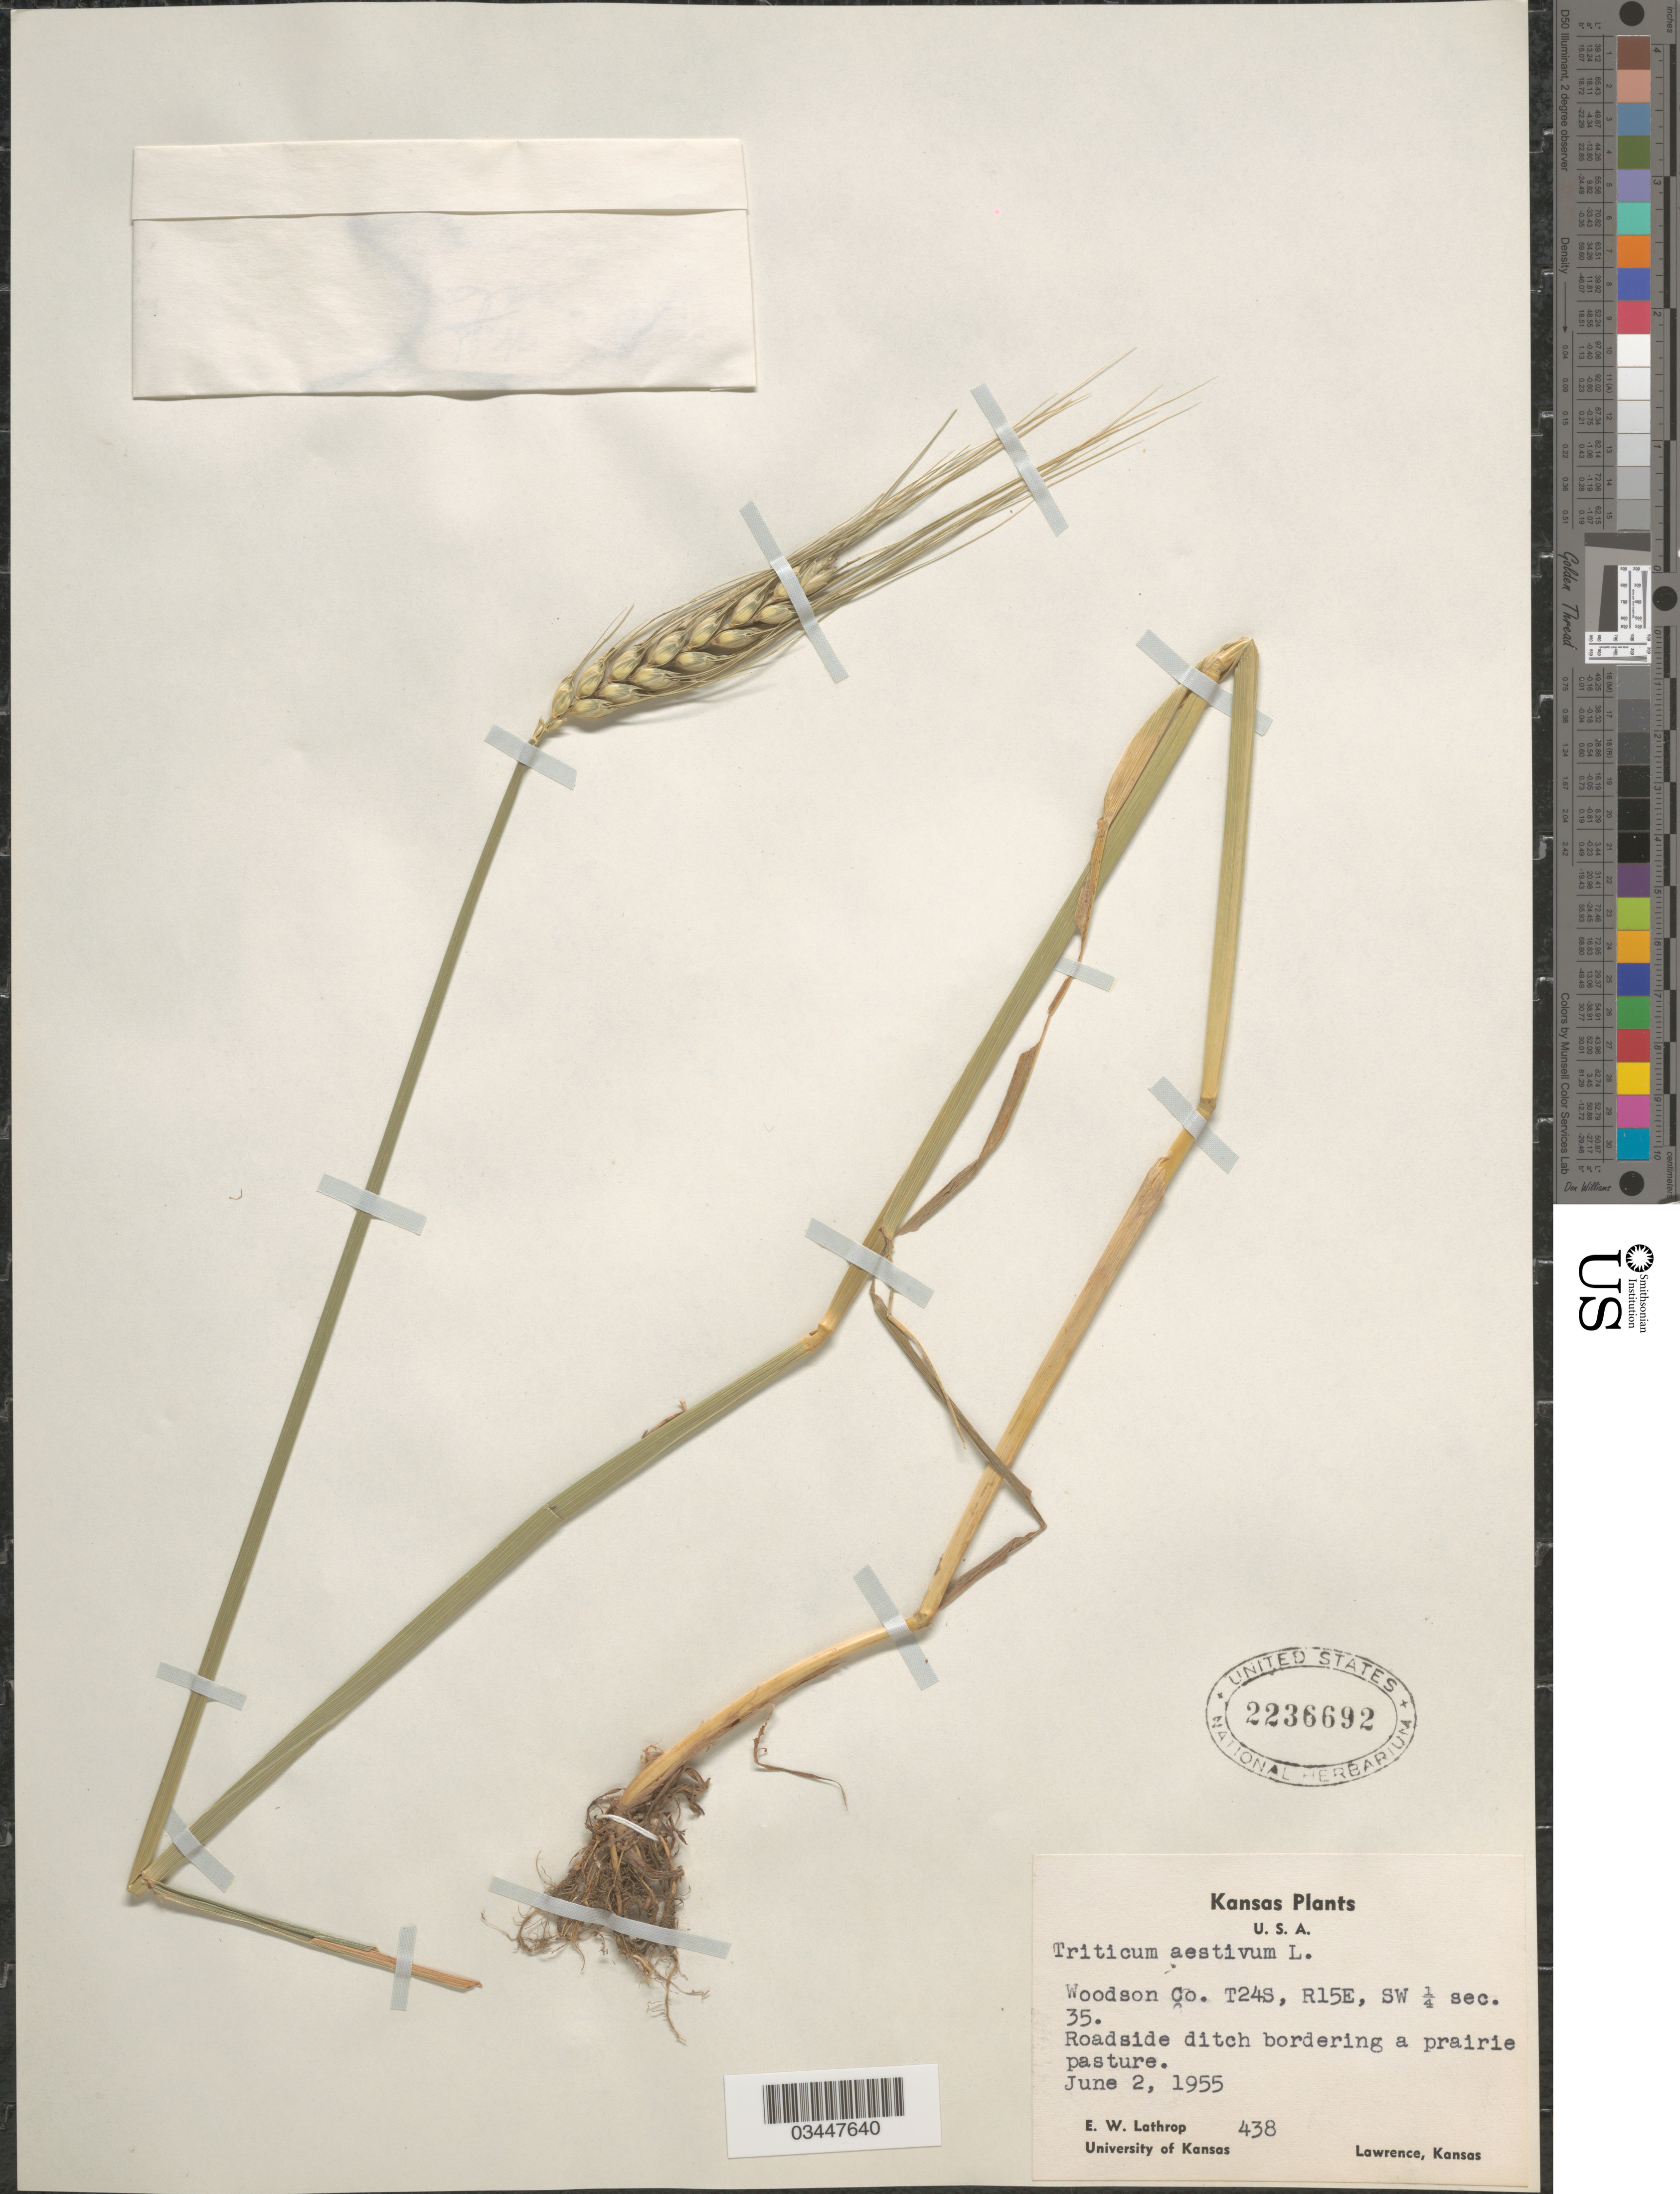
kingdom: Plantae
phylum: Tracheophyta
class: Liliopsida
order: Poales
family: Poaceae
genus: Triticum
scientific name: Triticum aestivum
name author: L.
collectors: E. W. Lathrop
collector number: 438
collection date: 1955-06-02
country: United States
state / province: Kansas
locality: Woodson Co. T24S, R15E, SW ¼ sec. 35.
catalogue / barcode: US 2236692